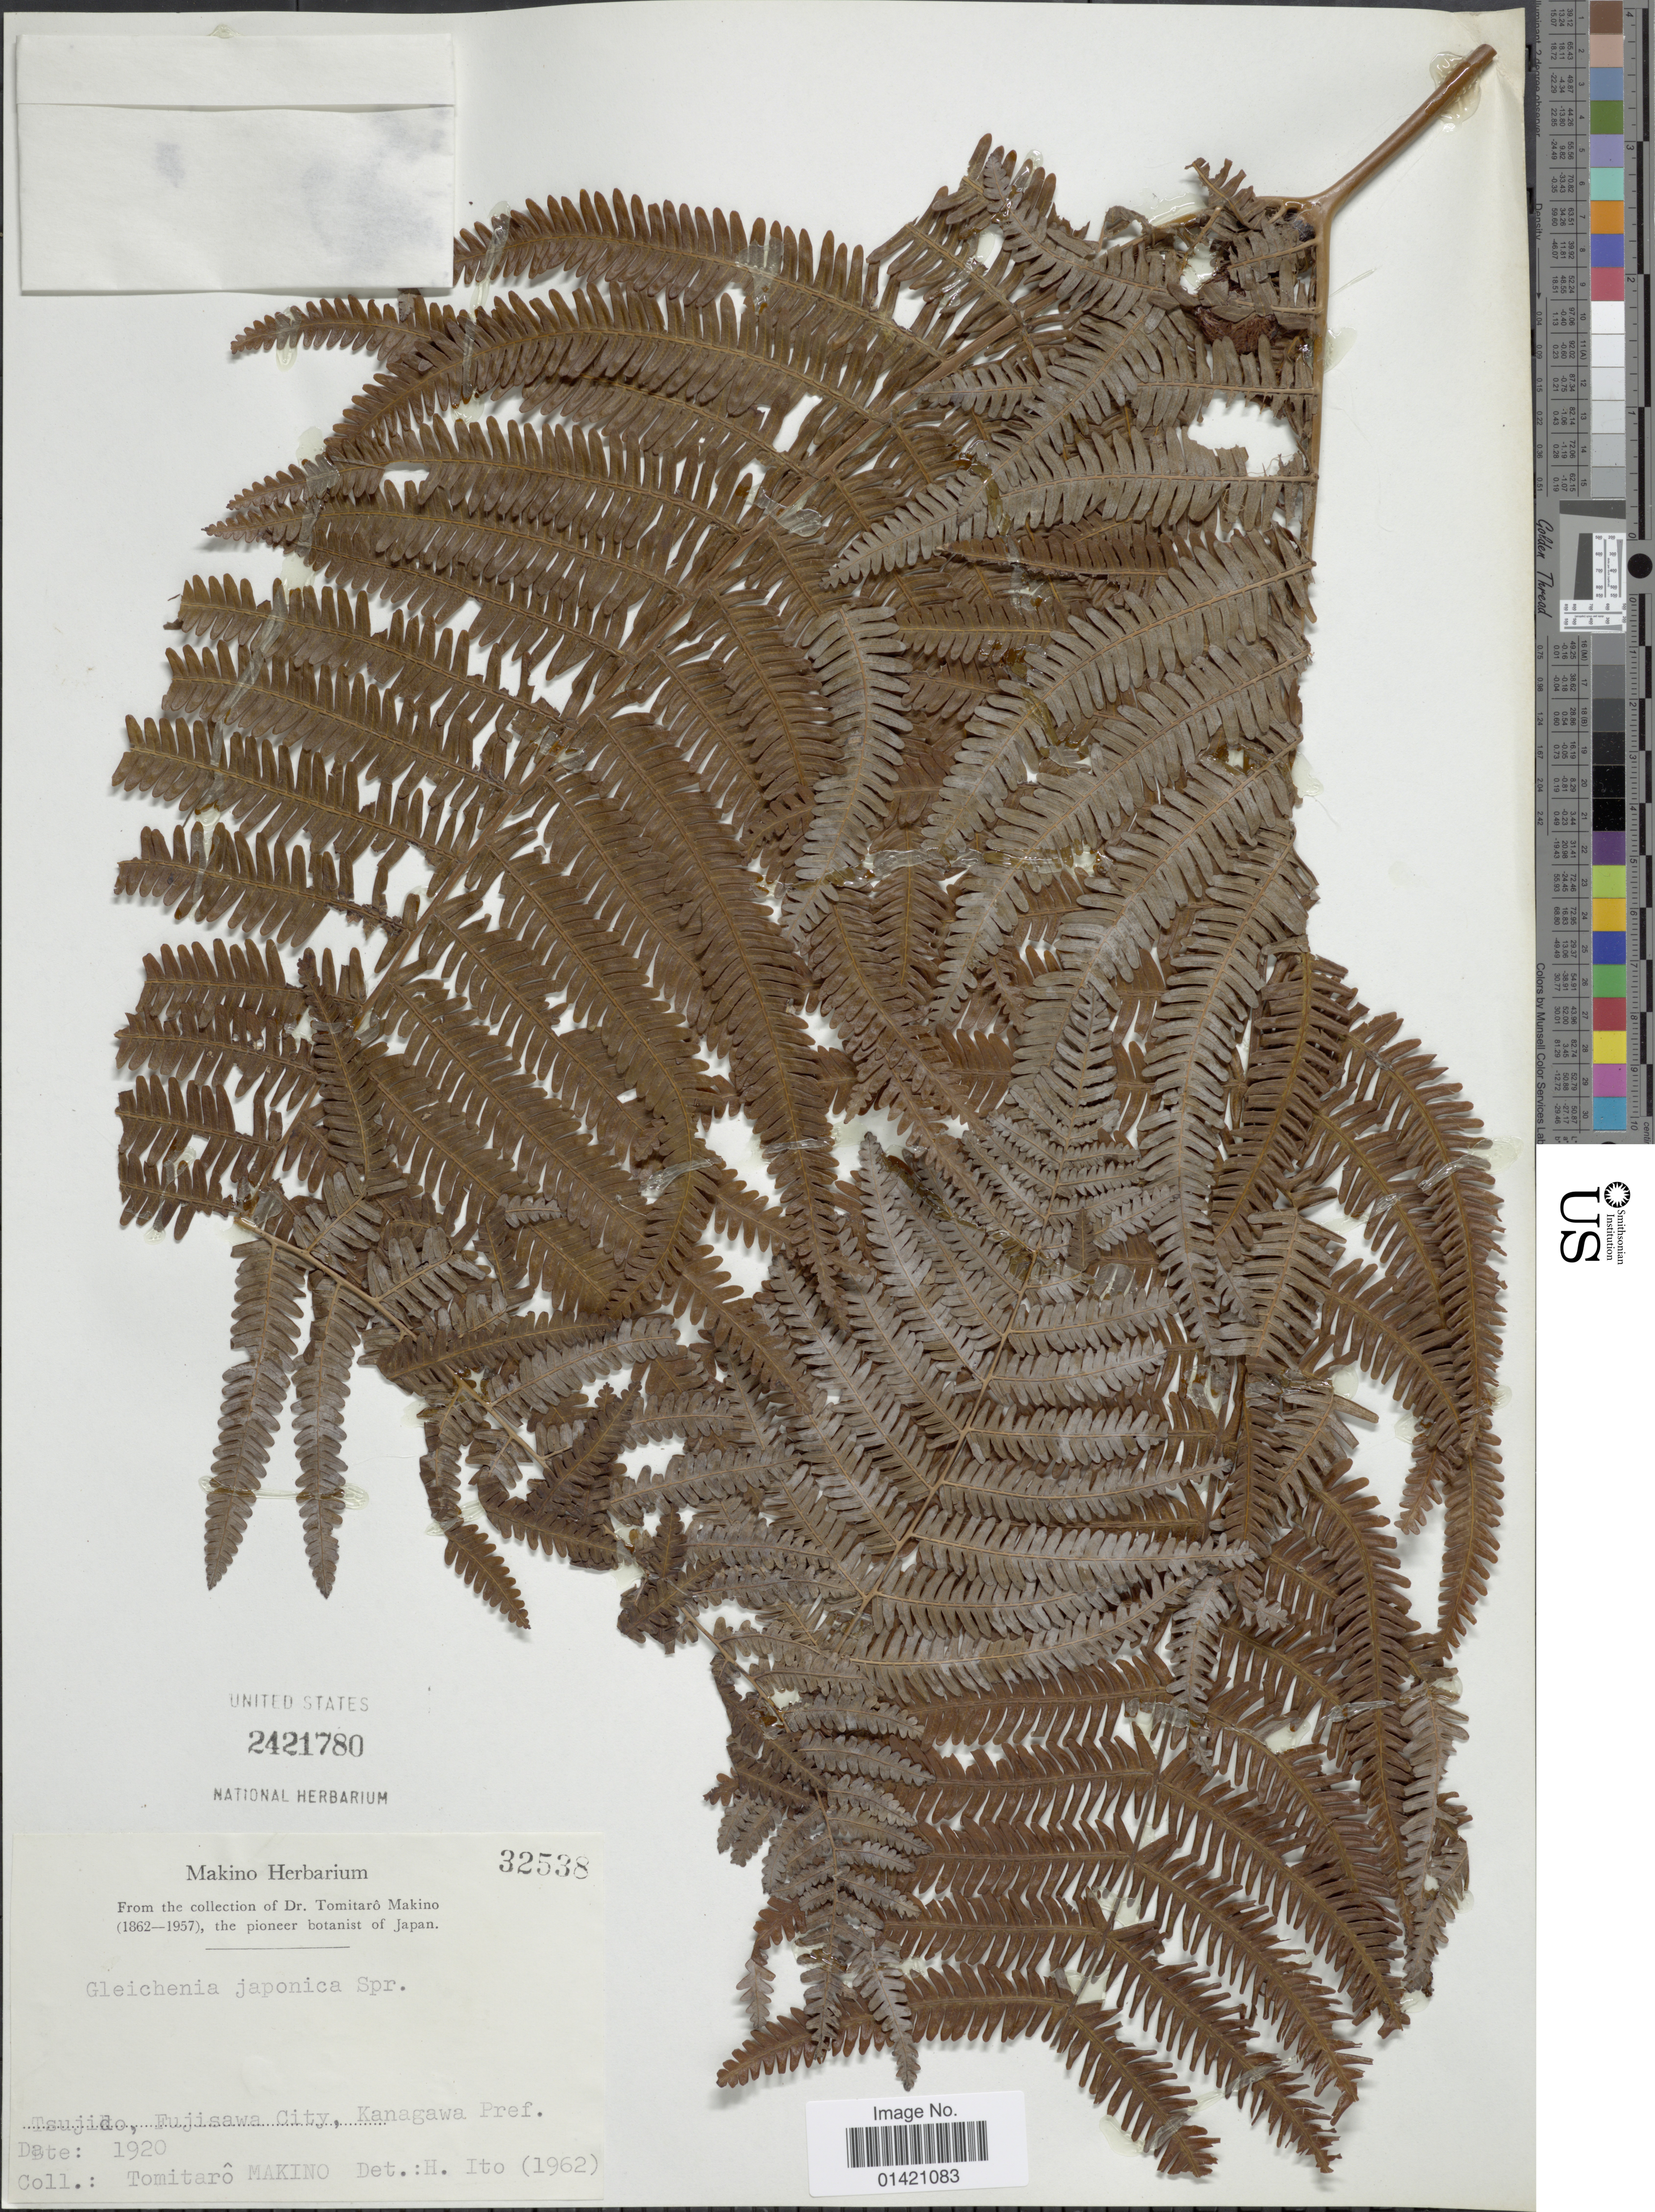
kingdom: Plantae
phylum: Tracheophyta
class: Polypodiopsida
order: Gleicheniales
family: Gleicheniaceae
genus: Diplopterygium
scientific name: Diplopterygium glaucum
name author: (Thunb. ex Houtt.) Nakai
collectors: T. Makino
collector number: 32538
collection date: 1920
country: Japan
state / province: Kanagawa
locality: Taujido, Fujisawa City, Kanagawa Pref.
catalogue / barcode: US 2421780